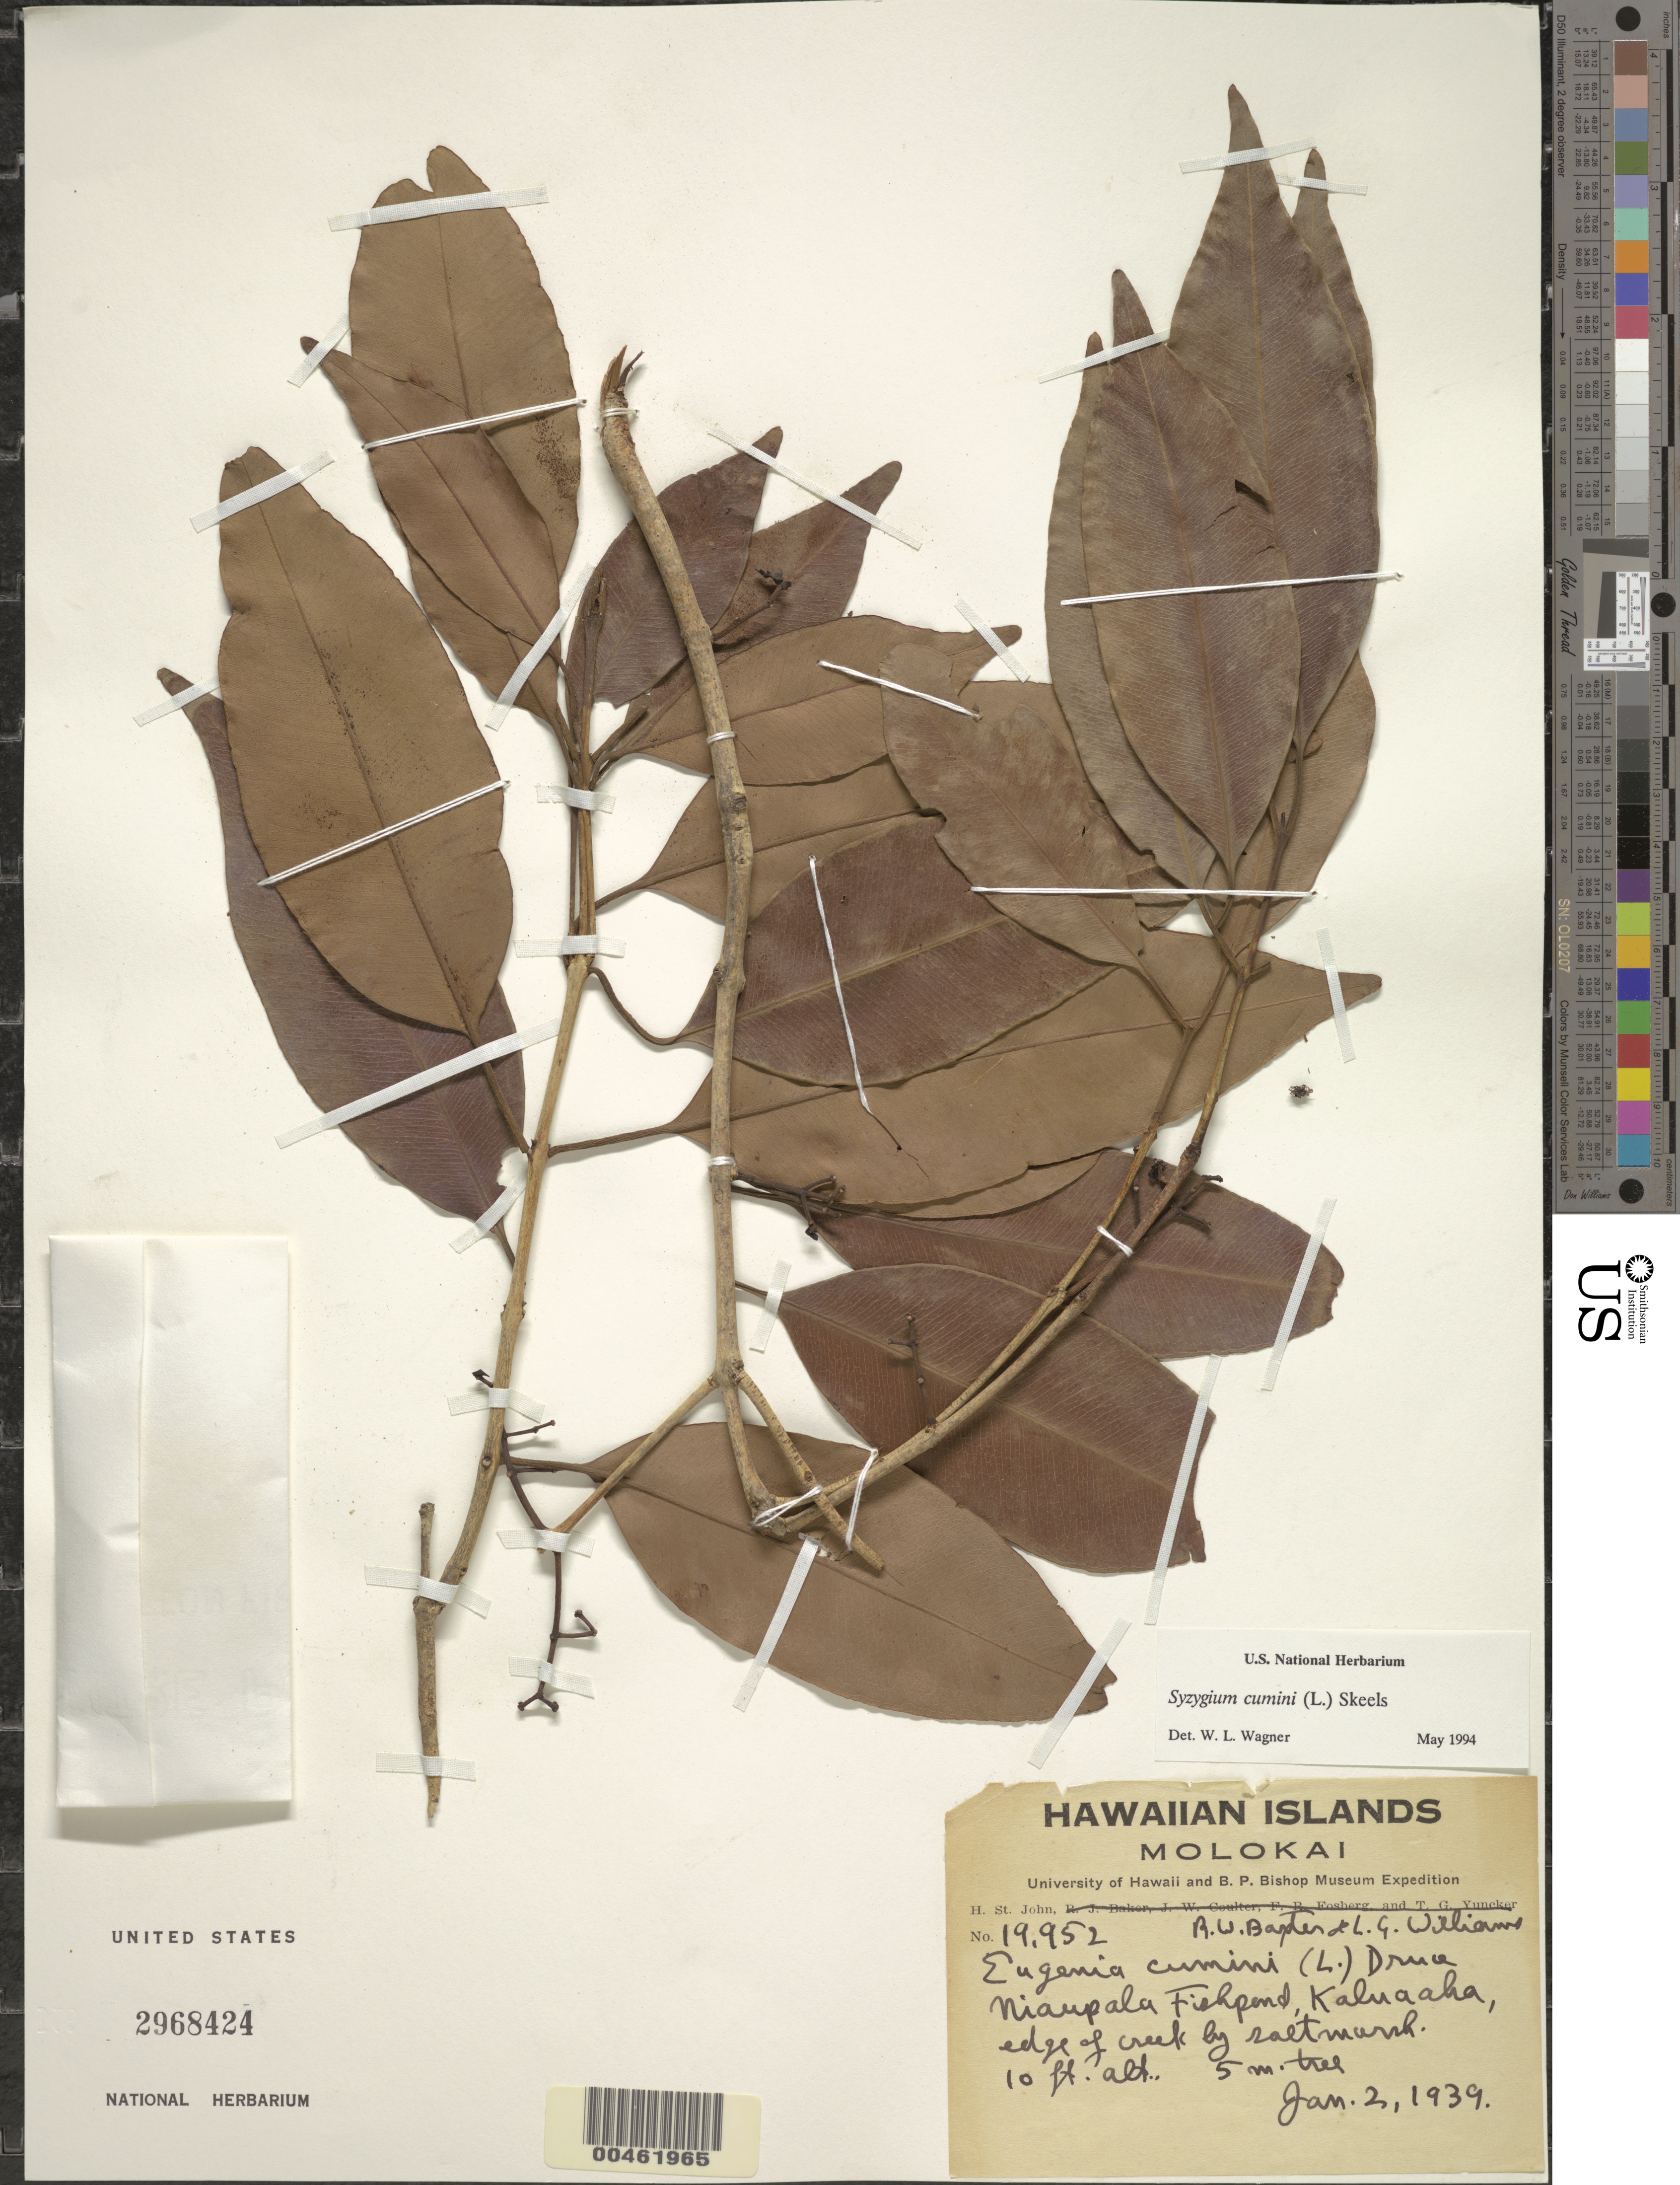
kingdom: Plantae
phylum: Tracheophyta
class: Magnoliopsida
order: Myrtales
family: Myrtaceae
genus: Syzygium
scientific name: Syzygium cumini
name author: (L.) Skeels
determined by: Wagner, W. L., (BOT), Smithsonian Institution - National Museum of Natural History (UNITED STATES)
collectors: H. St. John, R. Baxter & L. G. Williams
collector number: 19952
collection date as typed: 2 Jan 1939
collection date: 1939-01-02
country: United States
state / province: Hawaii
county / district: Maui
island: Moloka'i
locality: Niaupala Fishpond, Kaluaaha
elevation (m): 3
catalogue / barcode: US 2968424